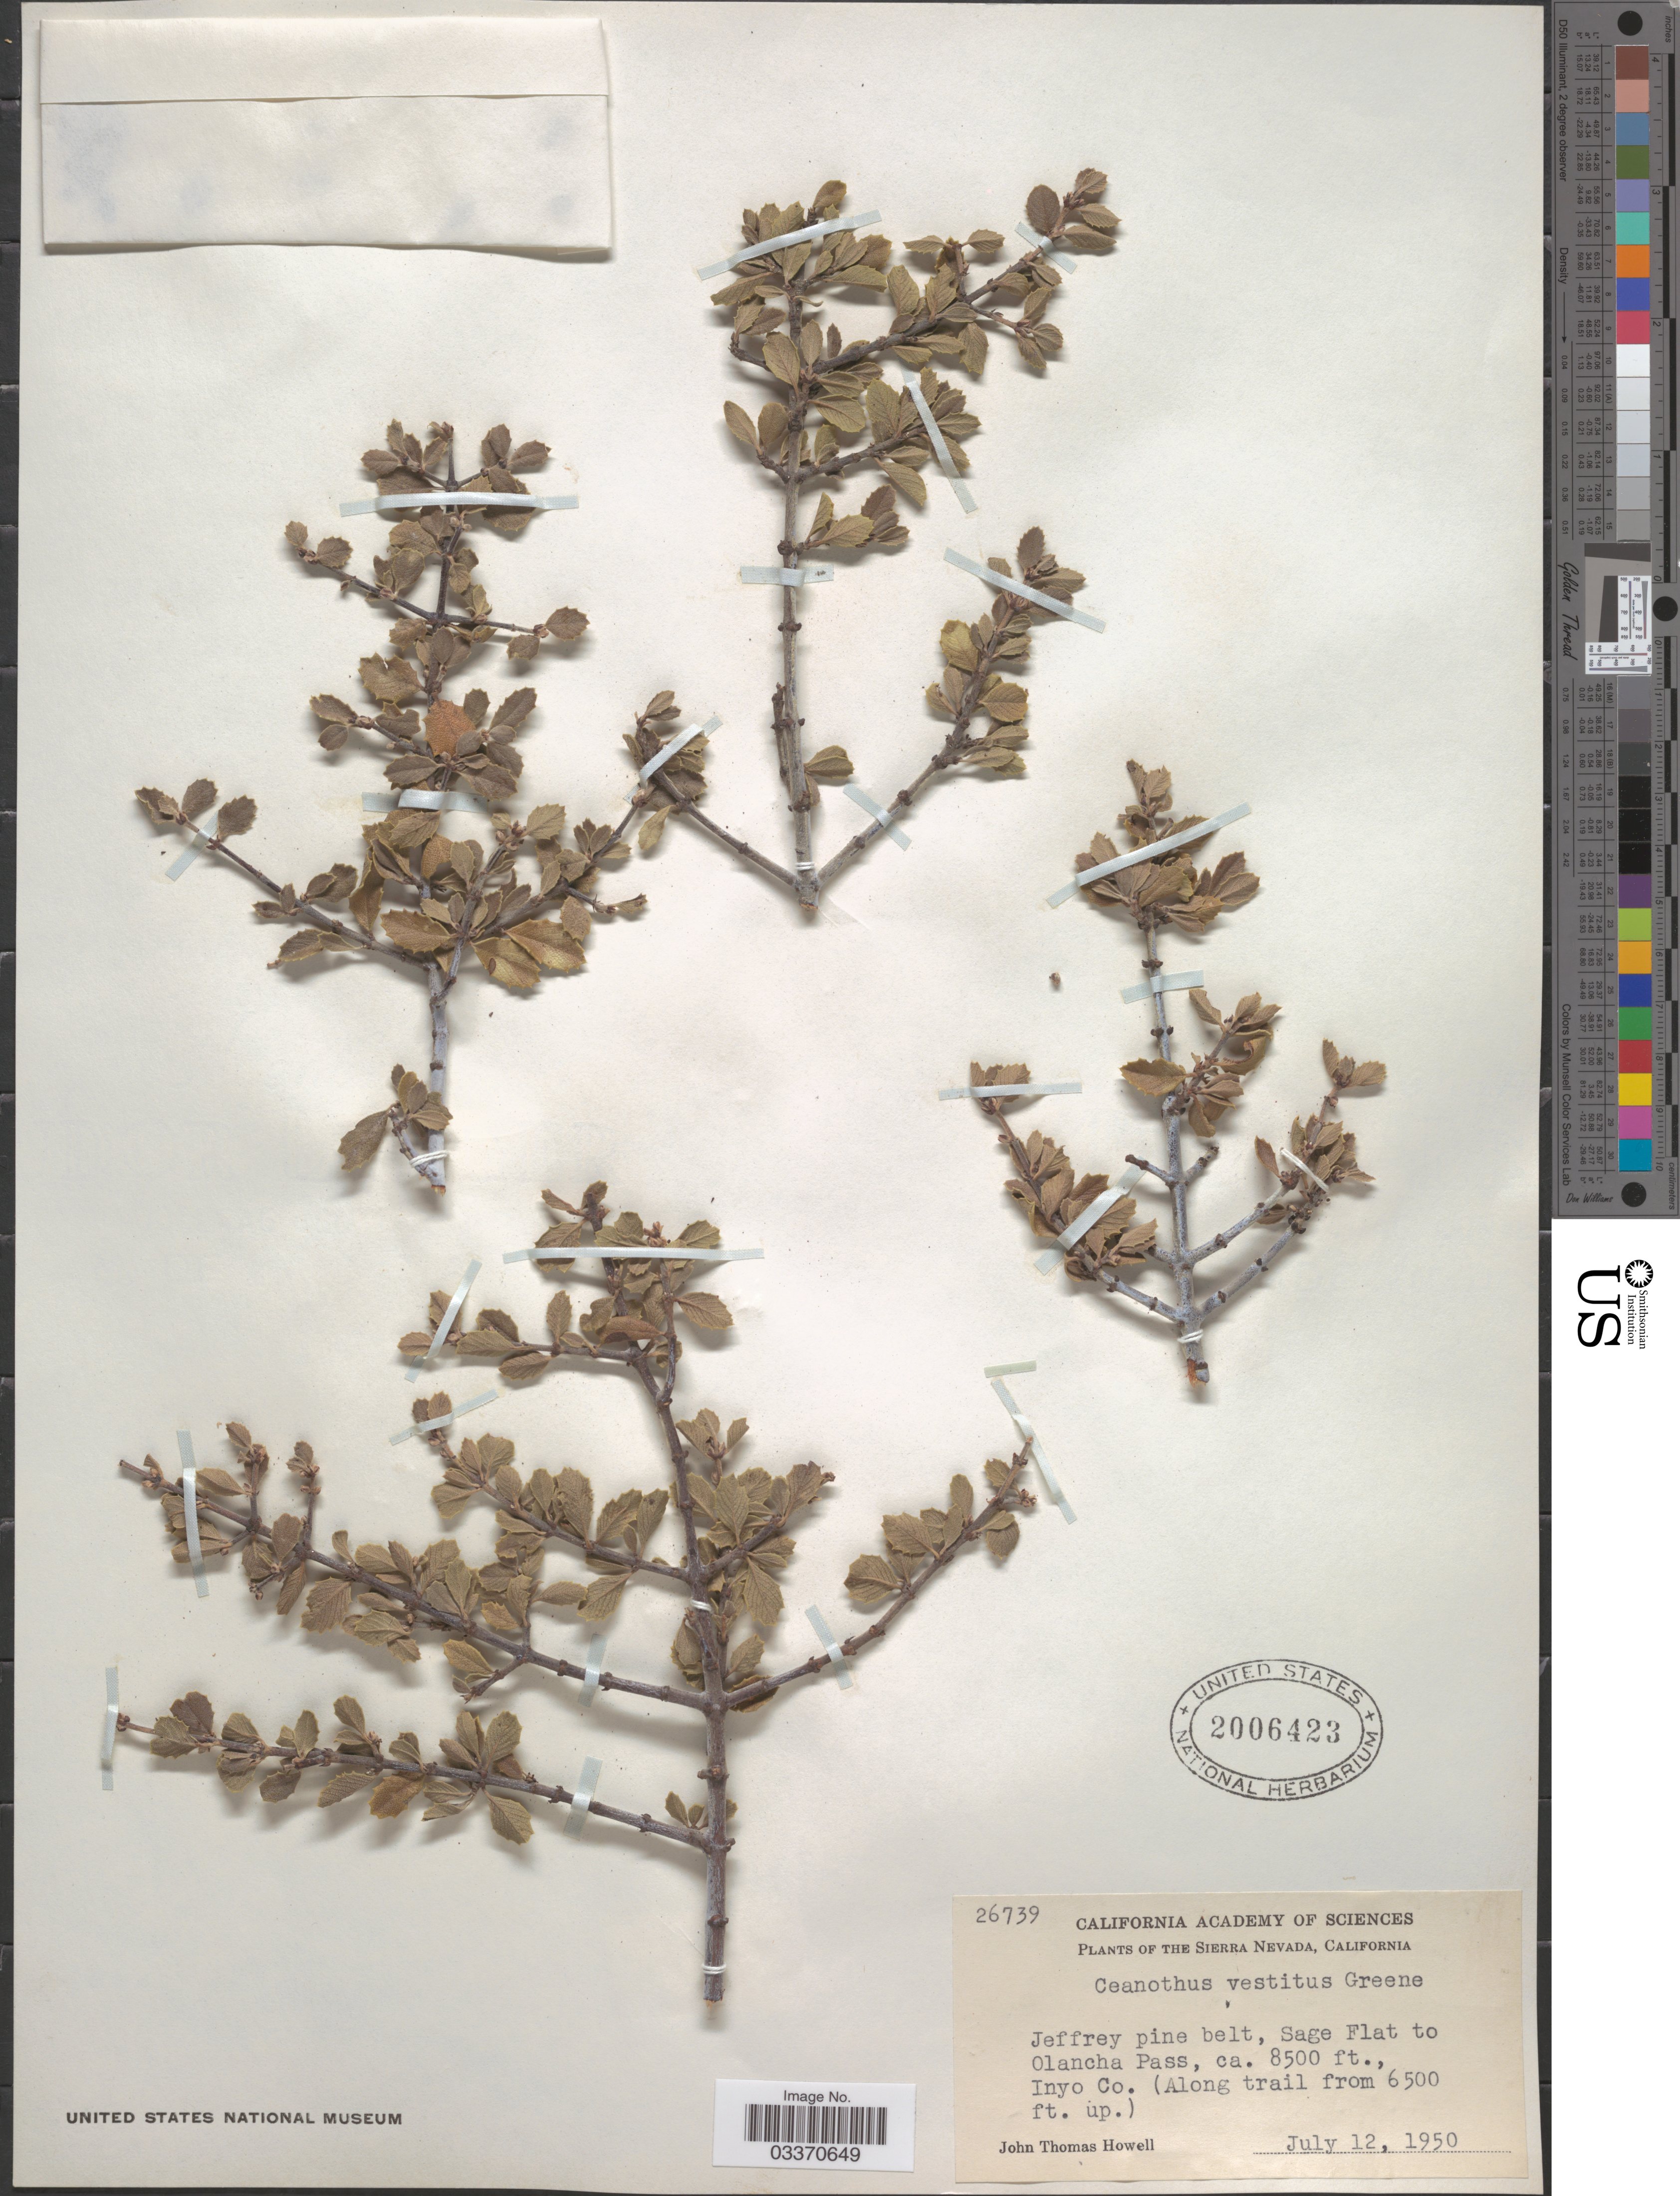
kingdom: Plantae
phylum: Tracheophyta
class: Magnoliopsida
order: Rosales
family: Rhamnaceae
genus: Ceanothus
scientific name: Ceanothus vestitus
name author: Greene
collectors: J. T. Howell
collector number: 26739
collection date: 1950-07-12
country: United States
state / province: California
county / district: Inyo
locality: The Sierra Nevada. Jeffrey pine belt, Sage Flat to Olancha Pass, Inyo Co.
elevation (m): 1981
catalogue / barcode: US 2006423